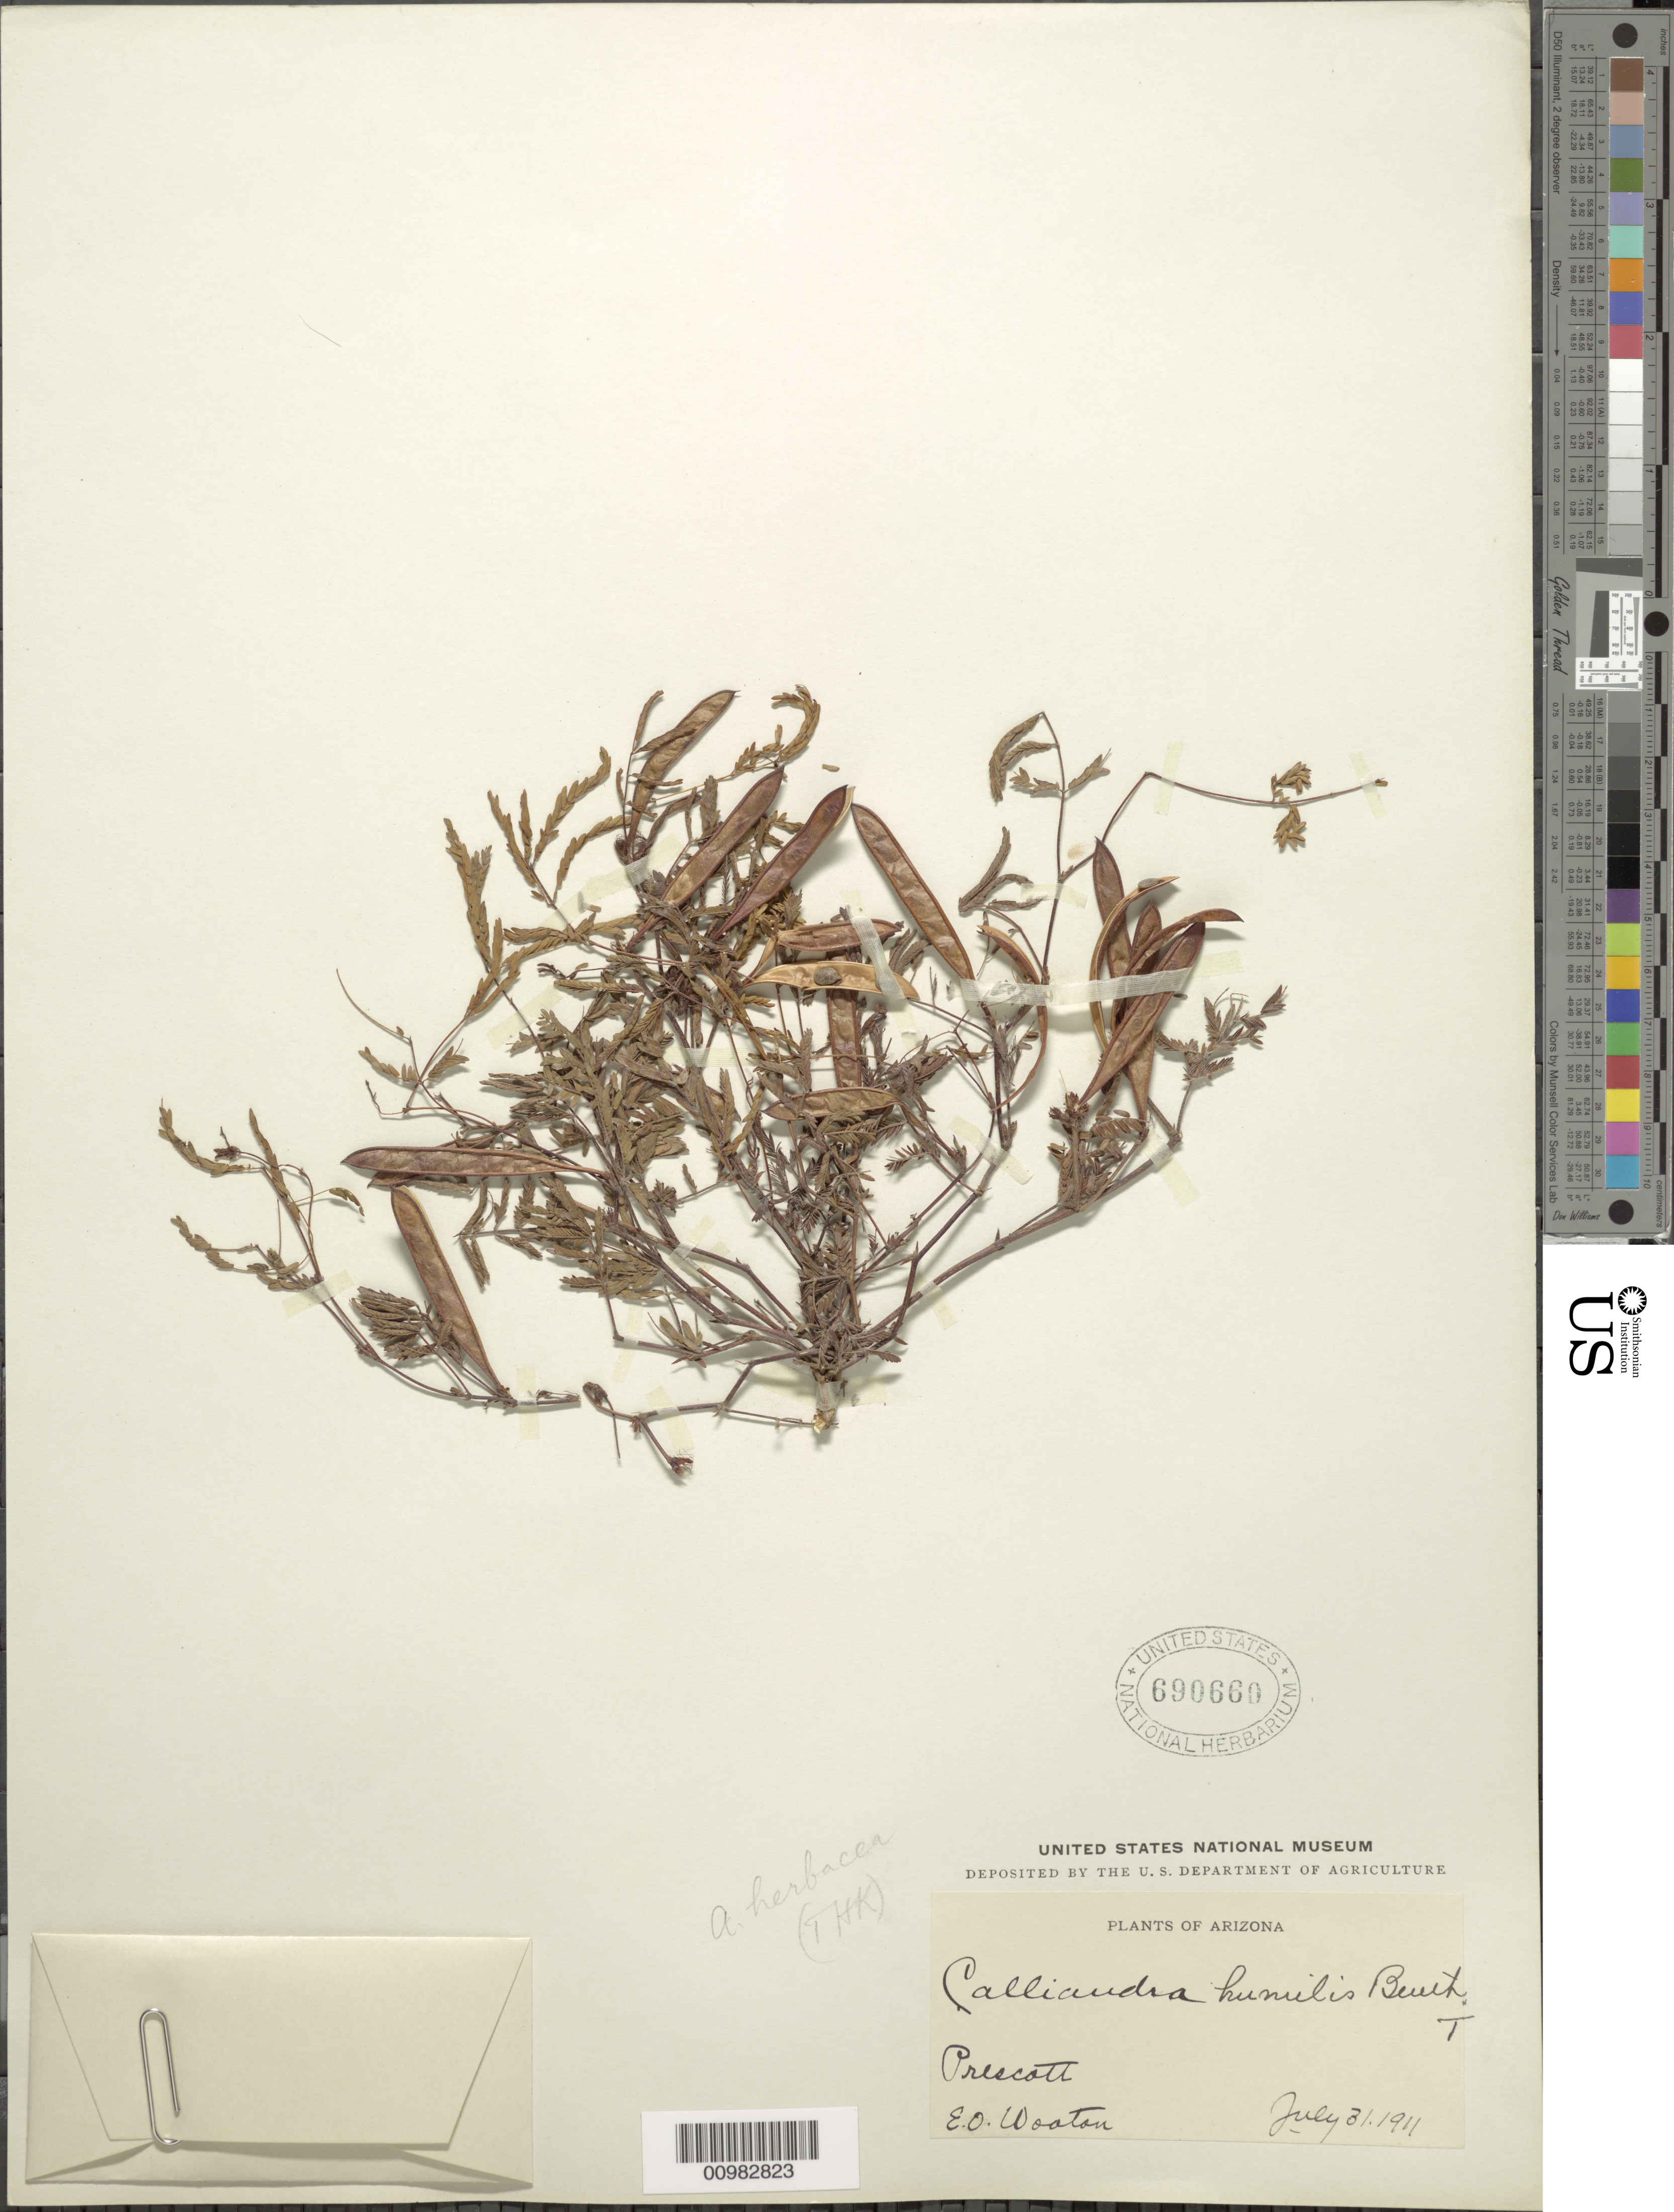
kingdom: Plantae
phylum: Tracheophyta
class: Magnoliopsida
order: Fabales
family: Fabaceae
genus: Calliandra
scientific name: Calliandra humilis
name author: Benth.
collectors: E. O. Wooton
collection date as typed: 31 Jul 1911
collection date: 1911-07-31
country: United States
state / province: Arizona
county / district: Yavapai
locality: Prescott.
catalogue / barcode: US 690660